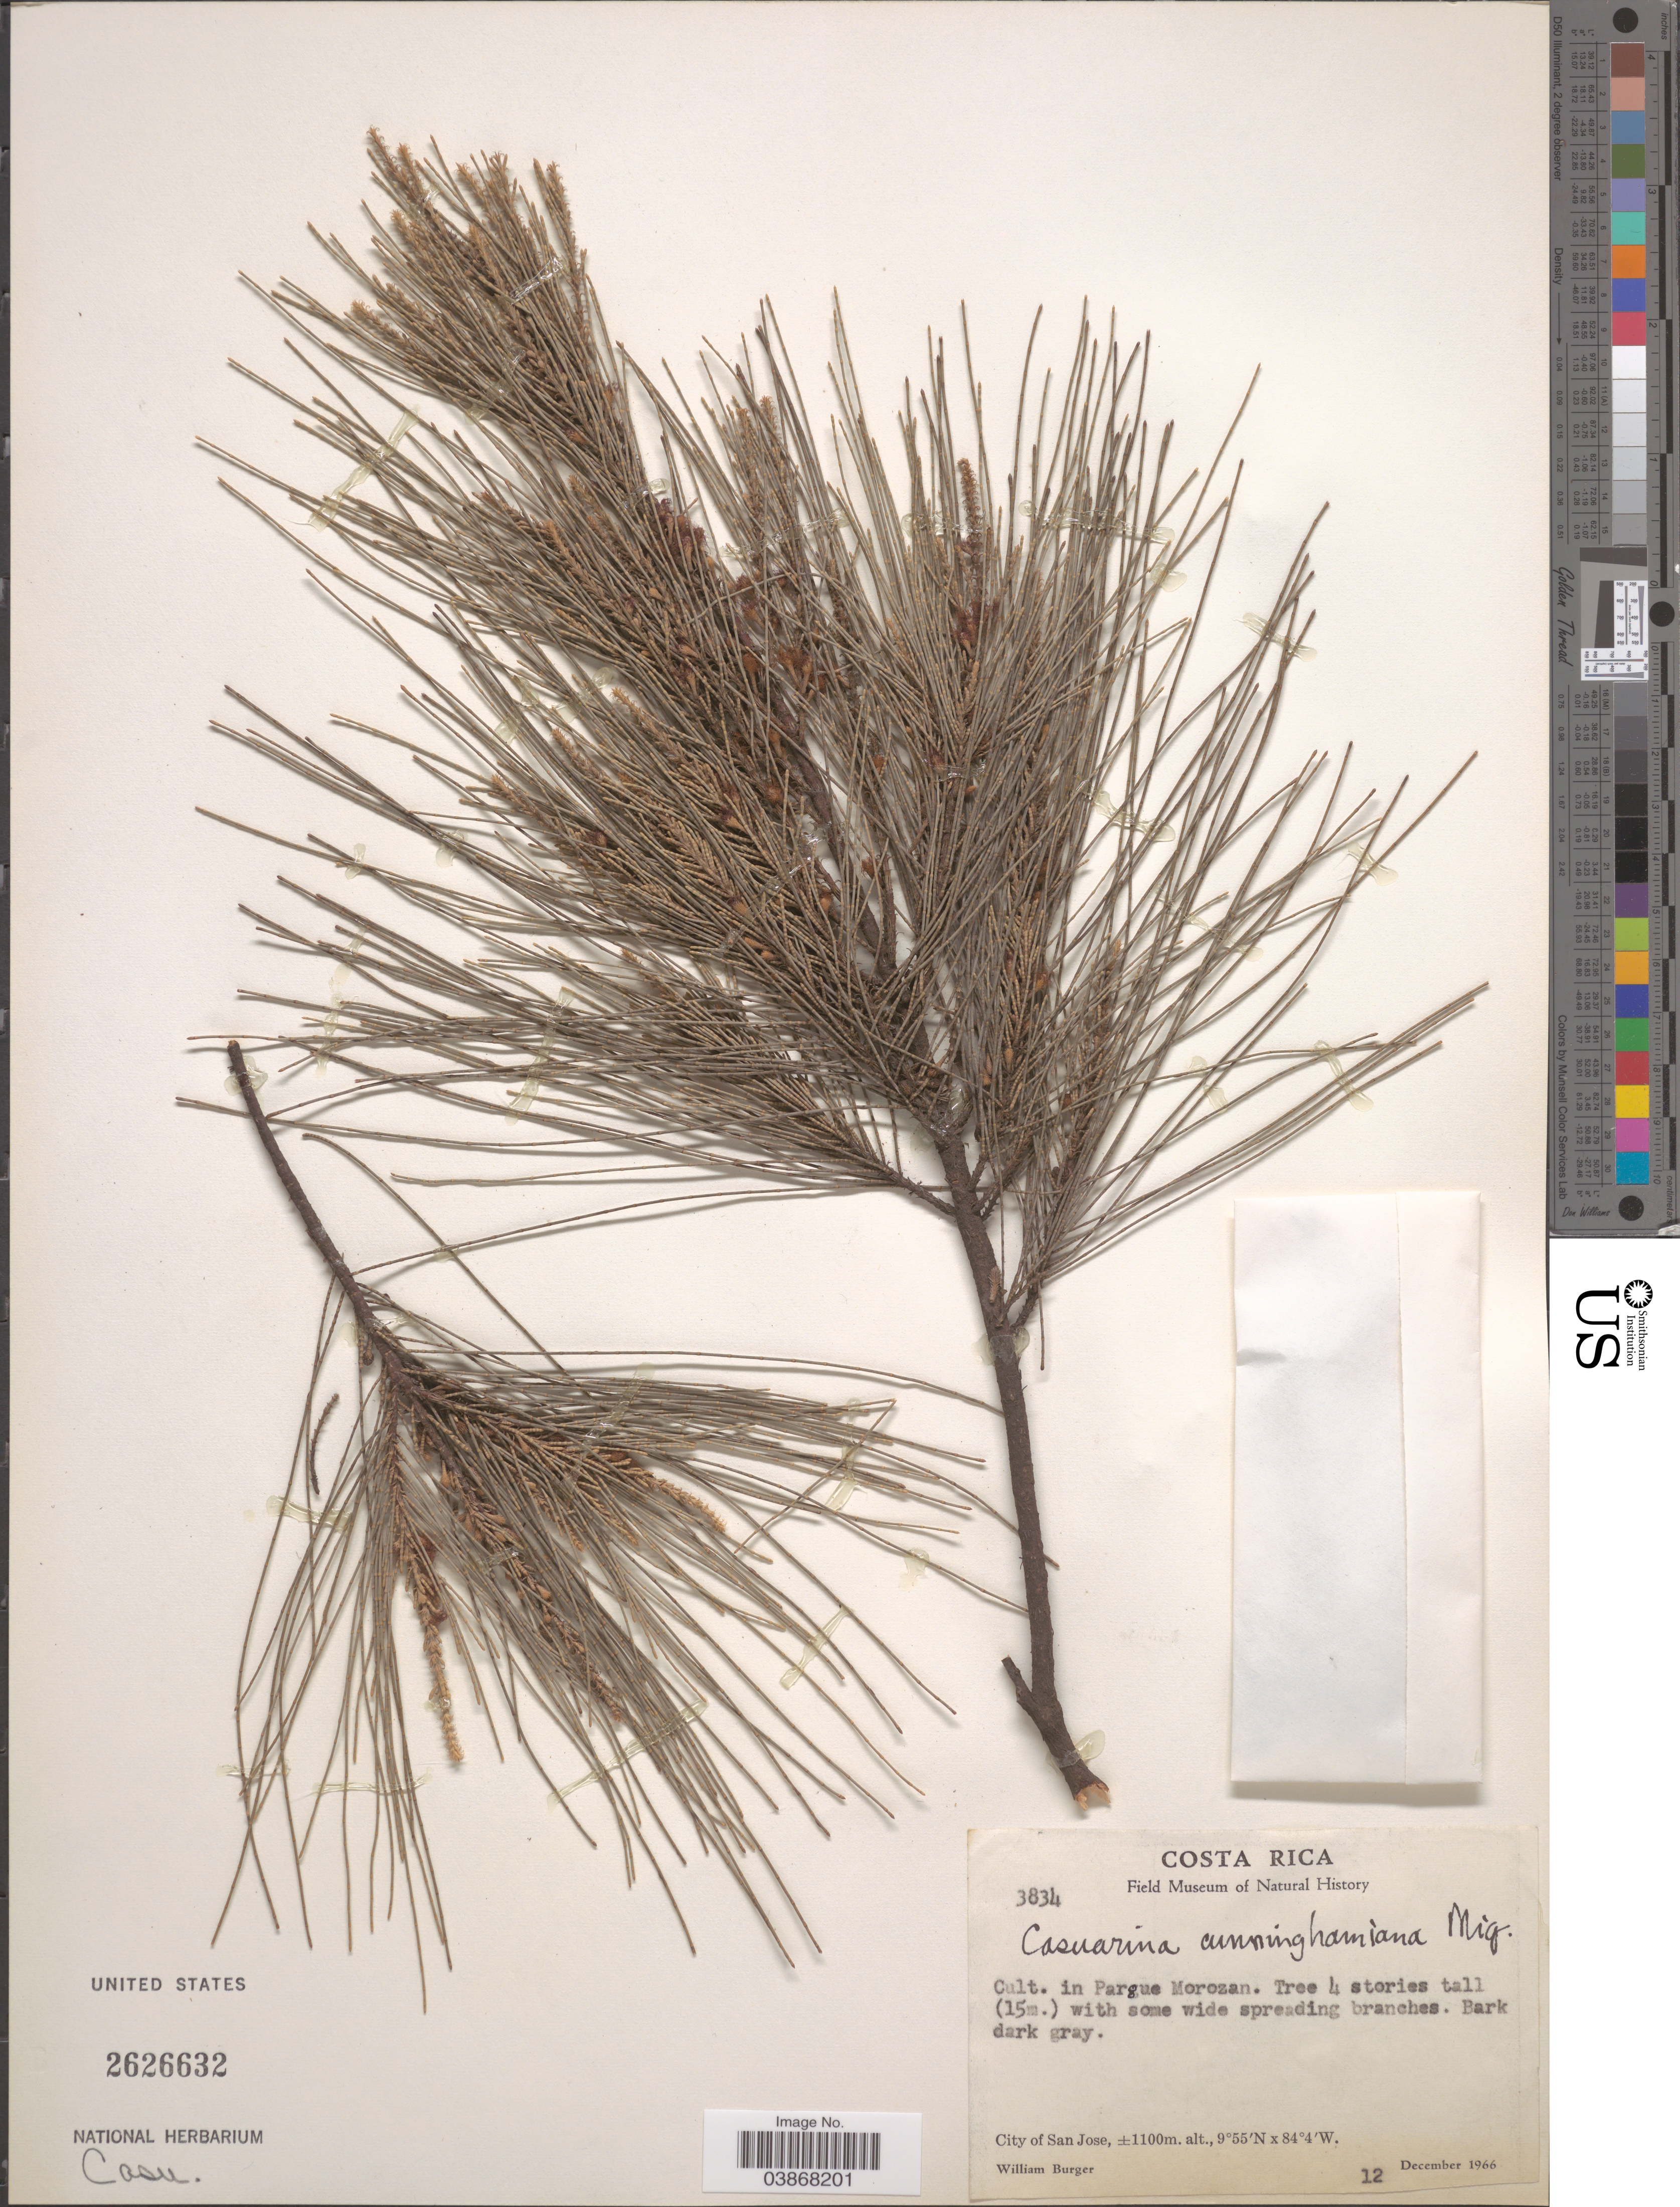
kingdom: Plantae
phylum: Tracheophyta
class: Magnoliopsida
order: Fagales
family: Casuarinaceae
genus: Casuarina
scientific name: Casuarina cunninghamiana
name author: Miq.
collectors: W. Burger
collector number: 3834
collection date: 1966-12-12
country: Costa Rica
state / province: San José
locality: Cult. in Parque Morozan. City of San Jose.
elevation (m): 1100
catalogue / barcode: US 2626632